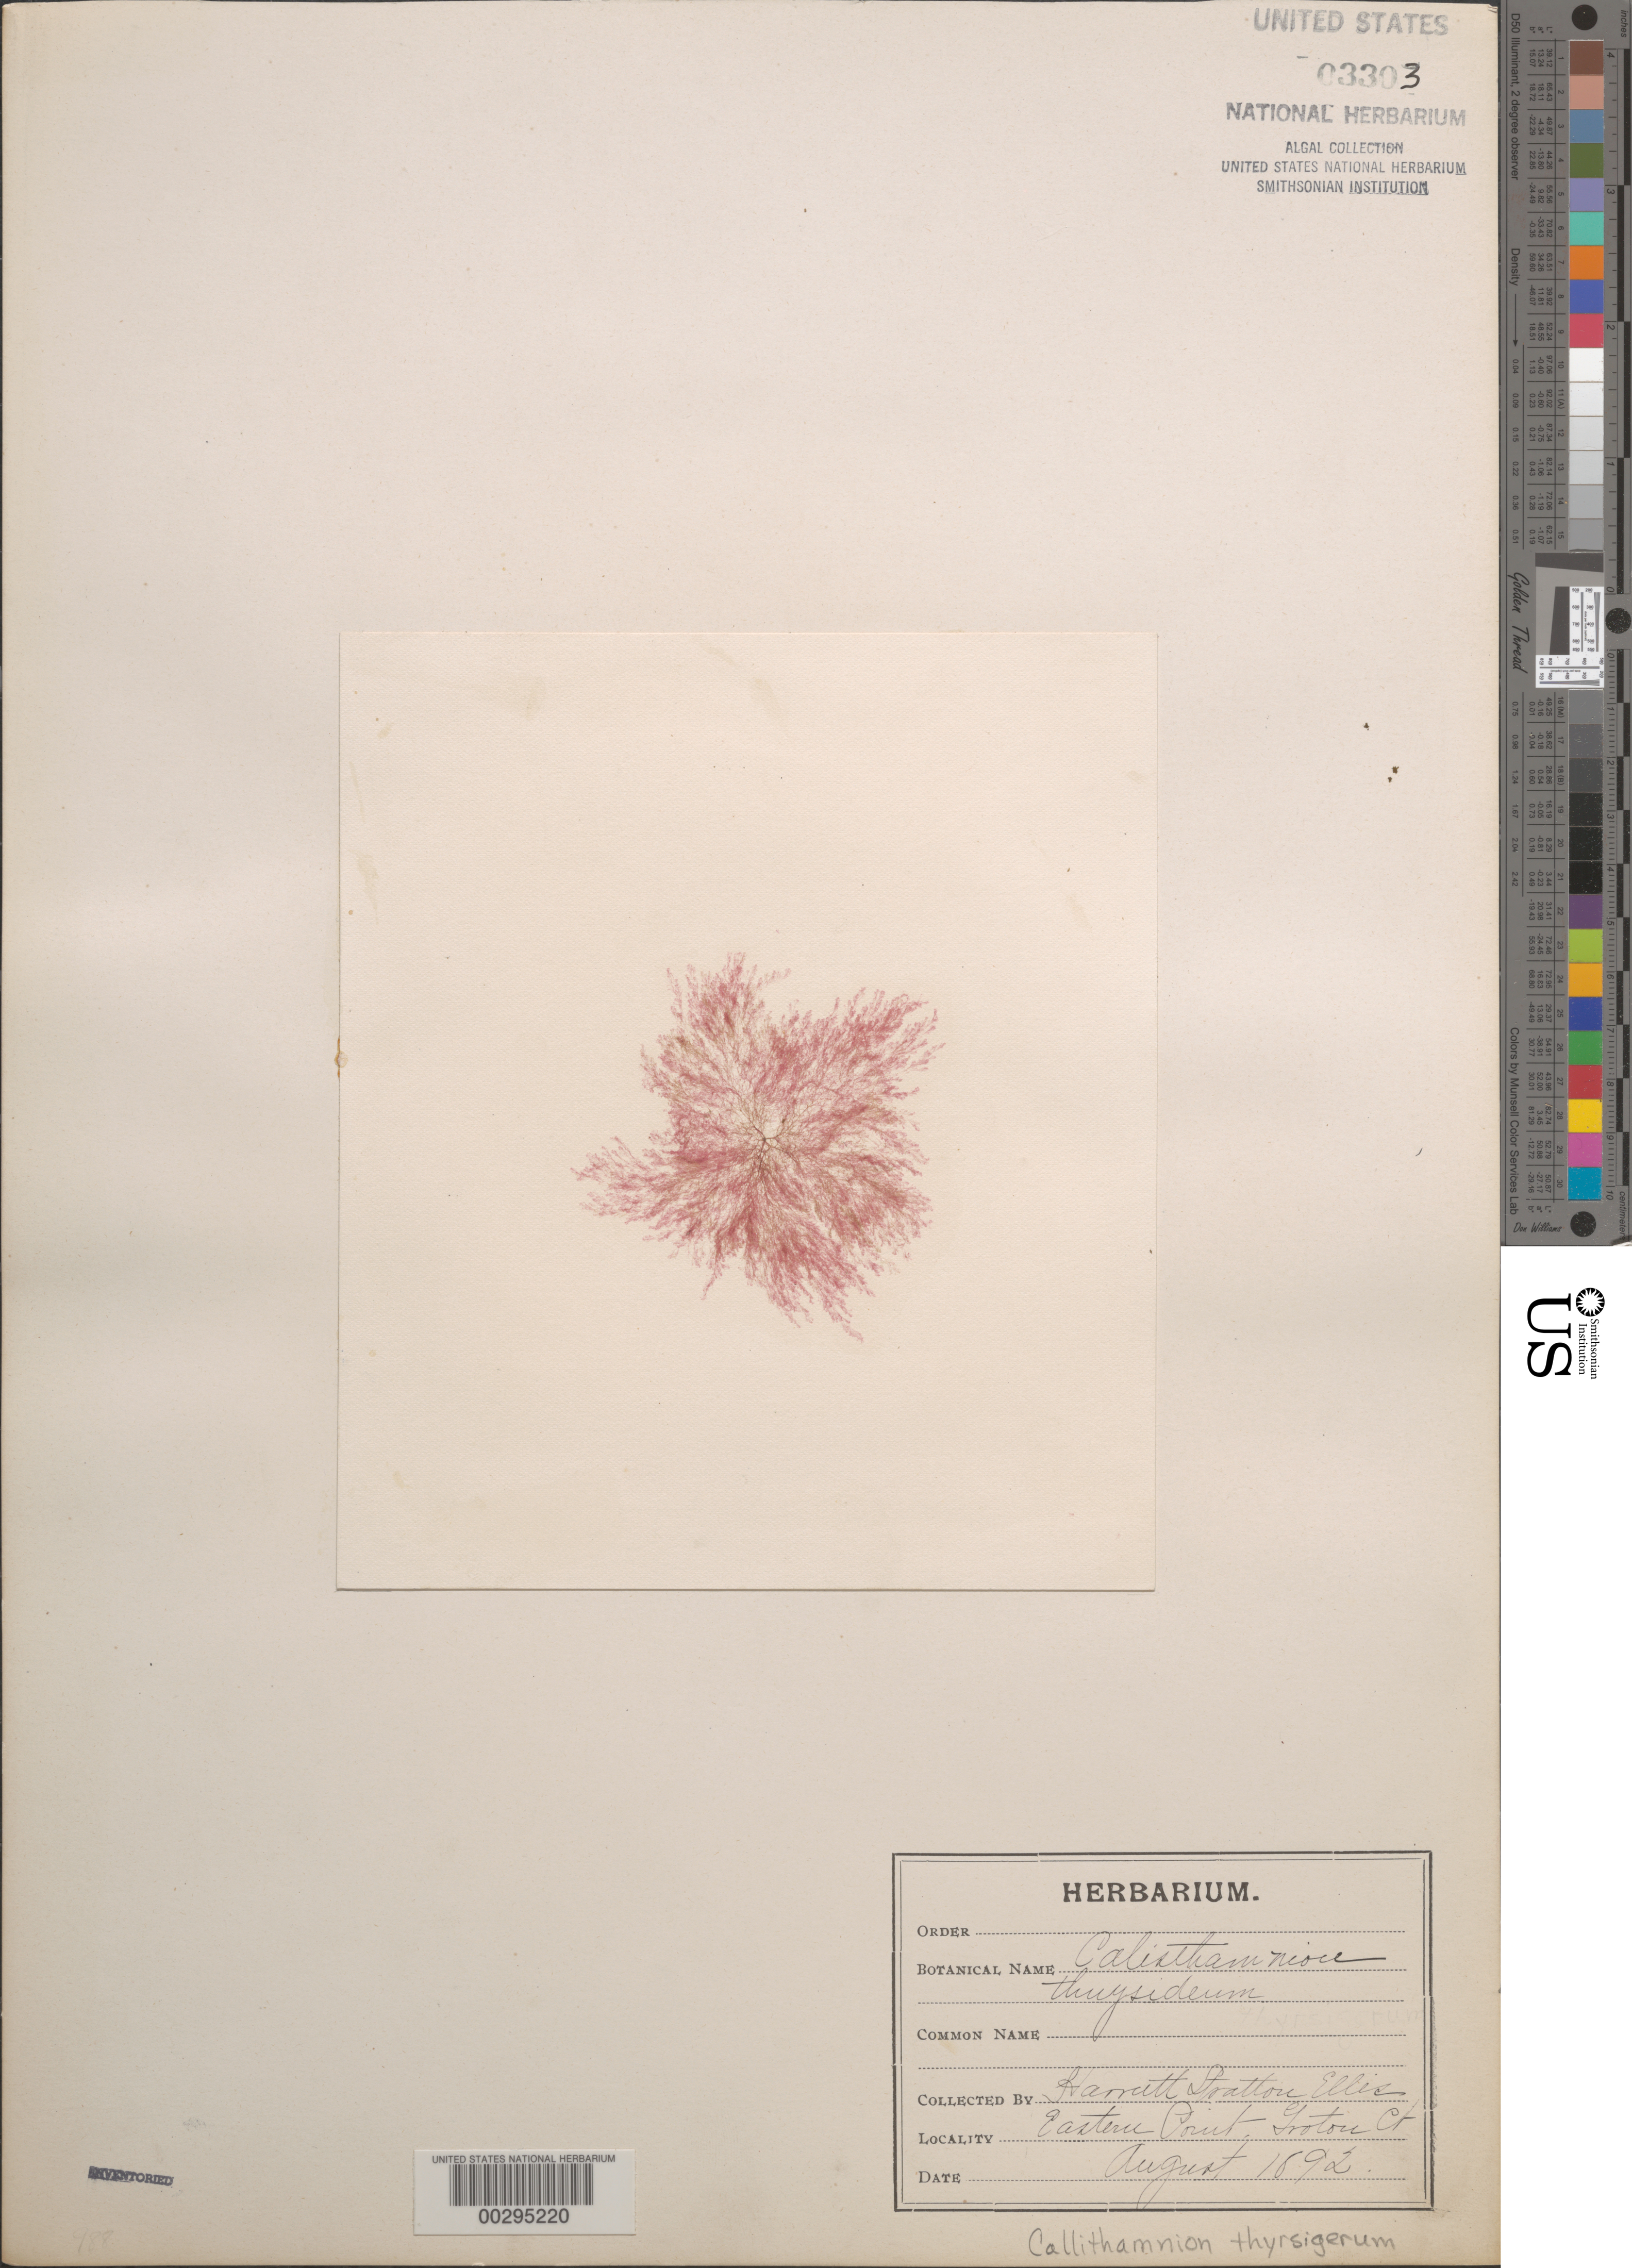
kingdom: Plantae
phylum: Rhodophyta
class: Florideophyceae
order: Ceramiales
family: Callithamniaceae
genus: Callithamnion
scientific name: Callithamnion thyrsigerum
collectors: H. Ellis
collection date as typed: Aug 1892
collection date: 1892-08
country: United States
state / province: Connecticut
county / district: New London County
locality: Groton, Eastern Point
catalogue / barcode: US 3303